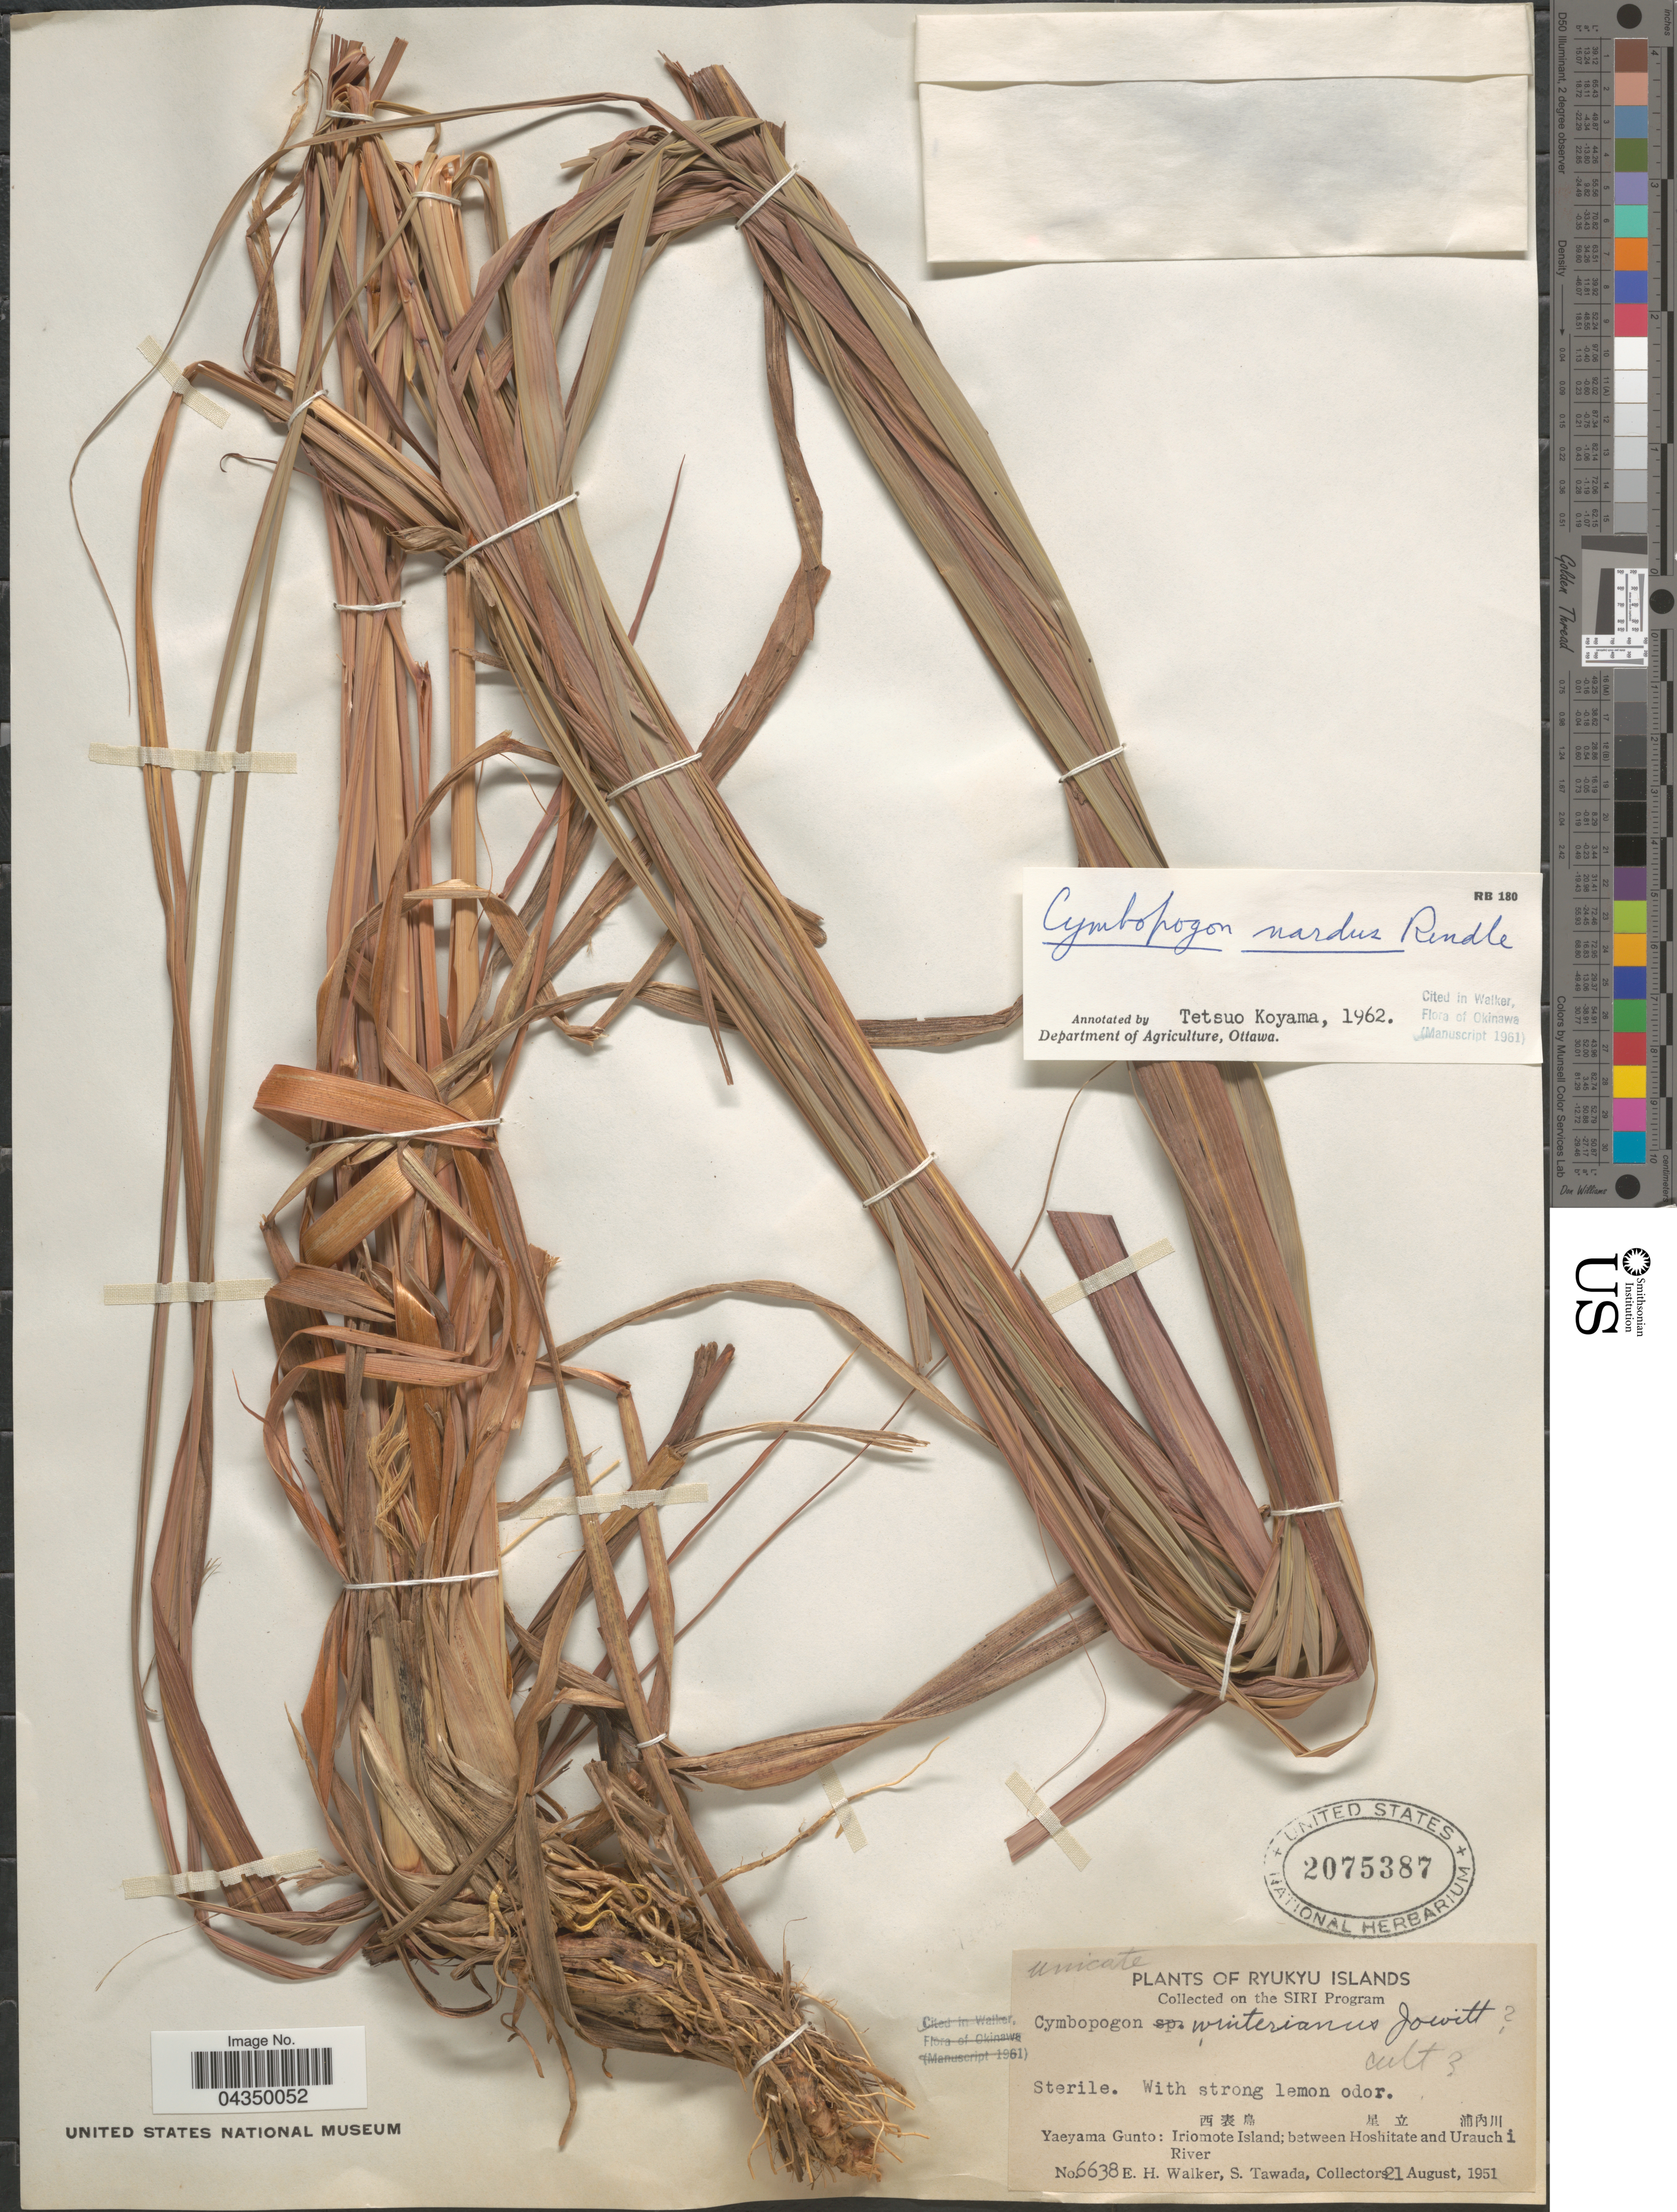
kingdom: Plantae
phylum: Tracheophyta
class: Liliopsida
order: Poales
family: Poaceae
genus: Cymbopogon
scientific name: Cymbopogon nardus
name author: (L.) Rendle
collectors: E. H. Walker & S. Tawada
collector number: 6638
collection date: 1951-08-21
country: Japan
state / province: Okinawa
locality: Ryukyu Islands. Yaeyama Gunto: Iriomote Island; between Hoshitate and Urauchi River.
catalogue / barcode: US 2075387